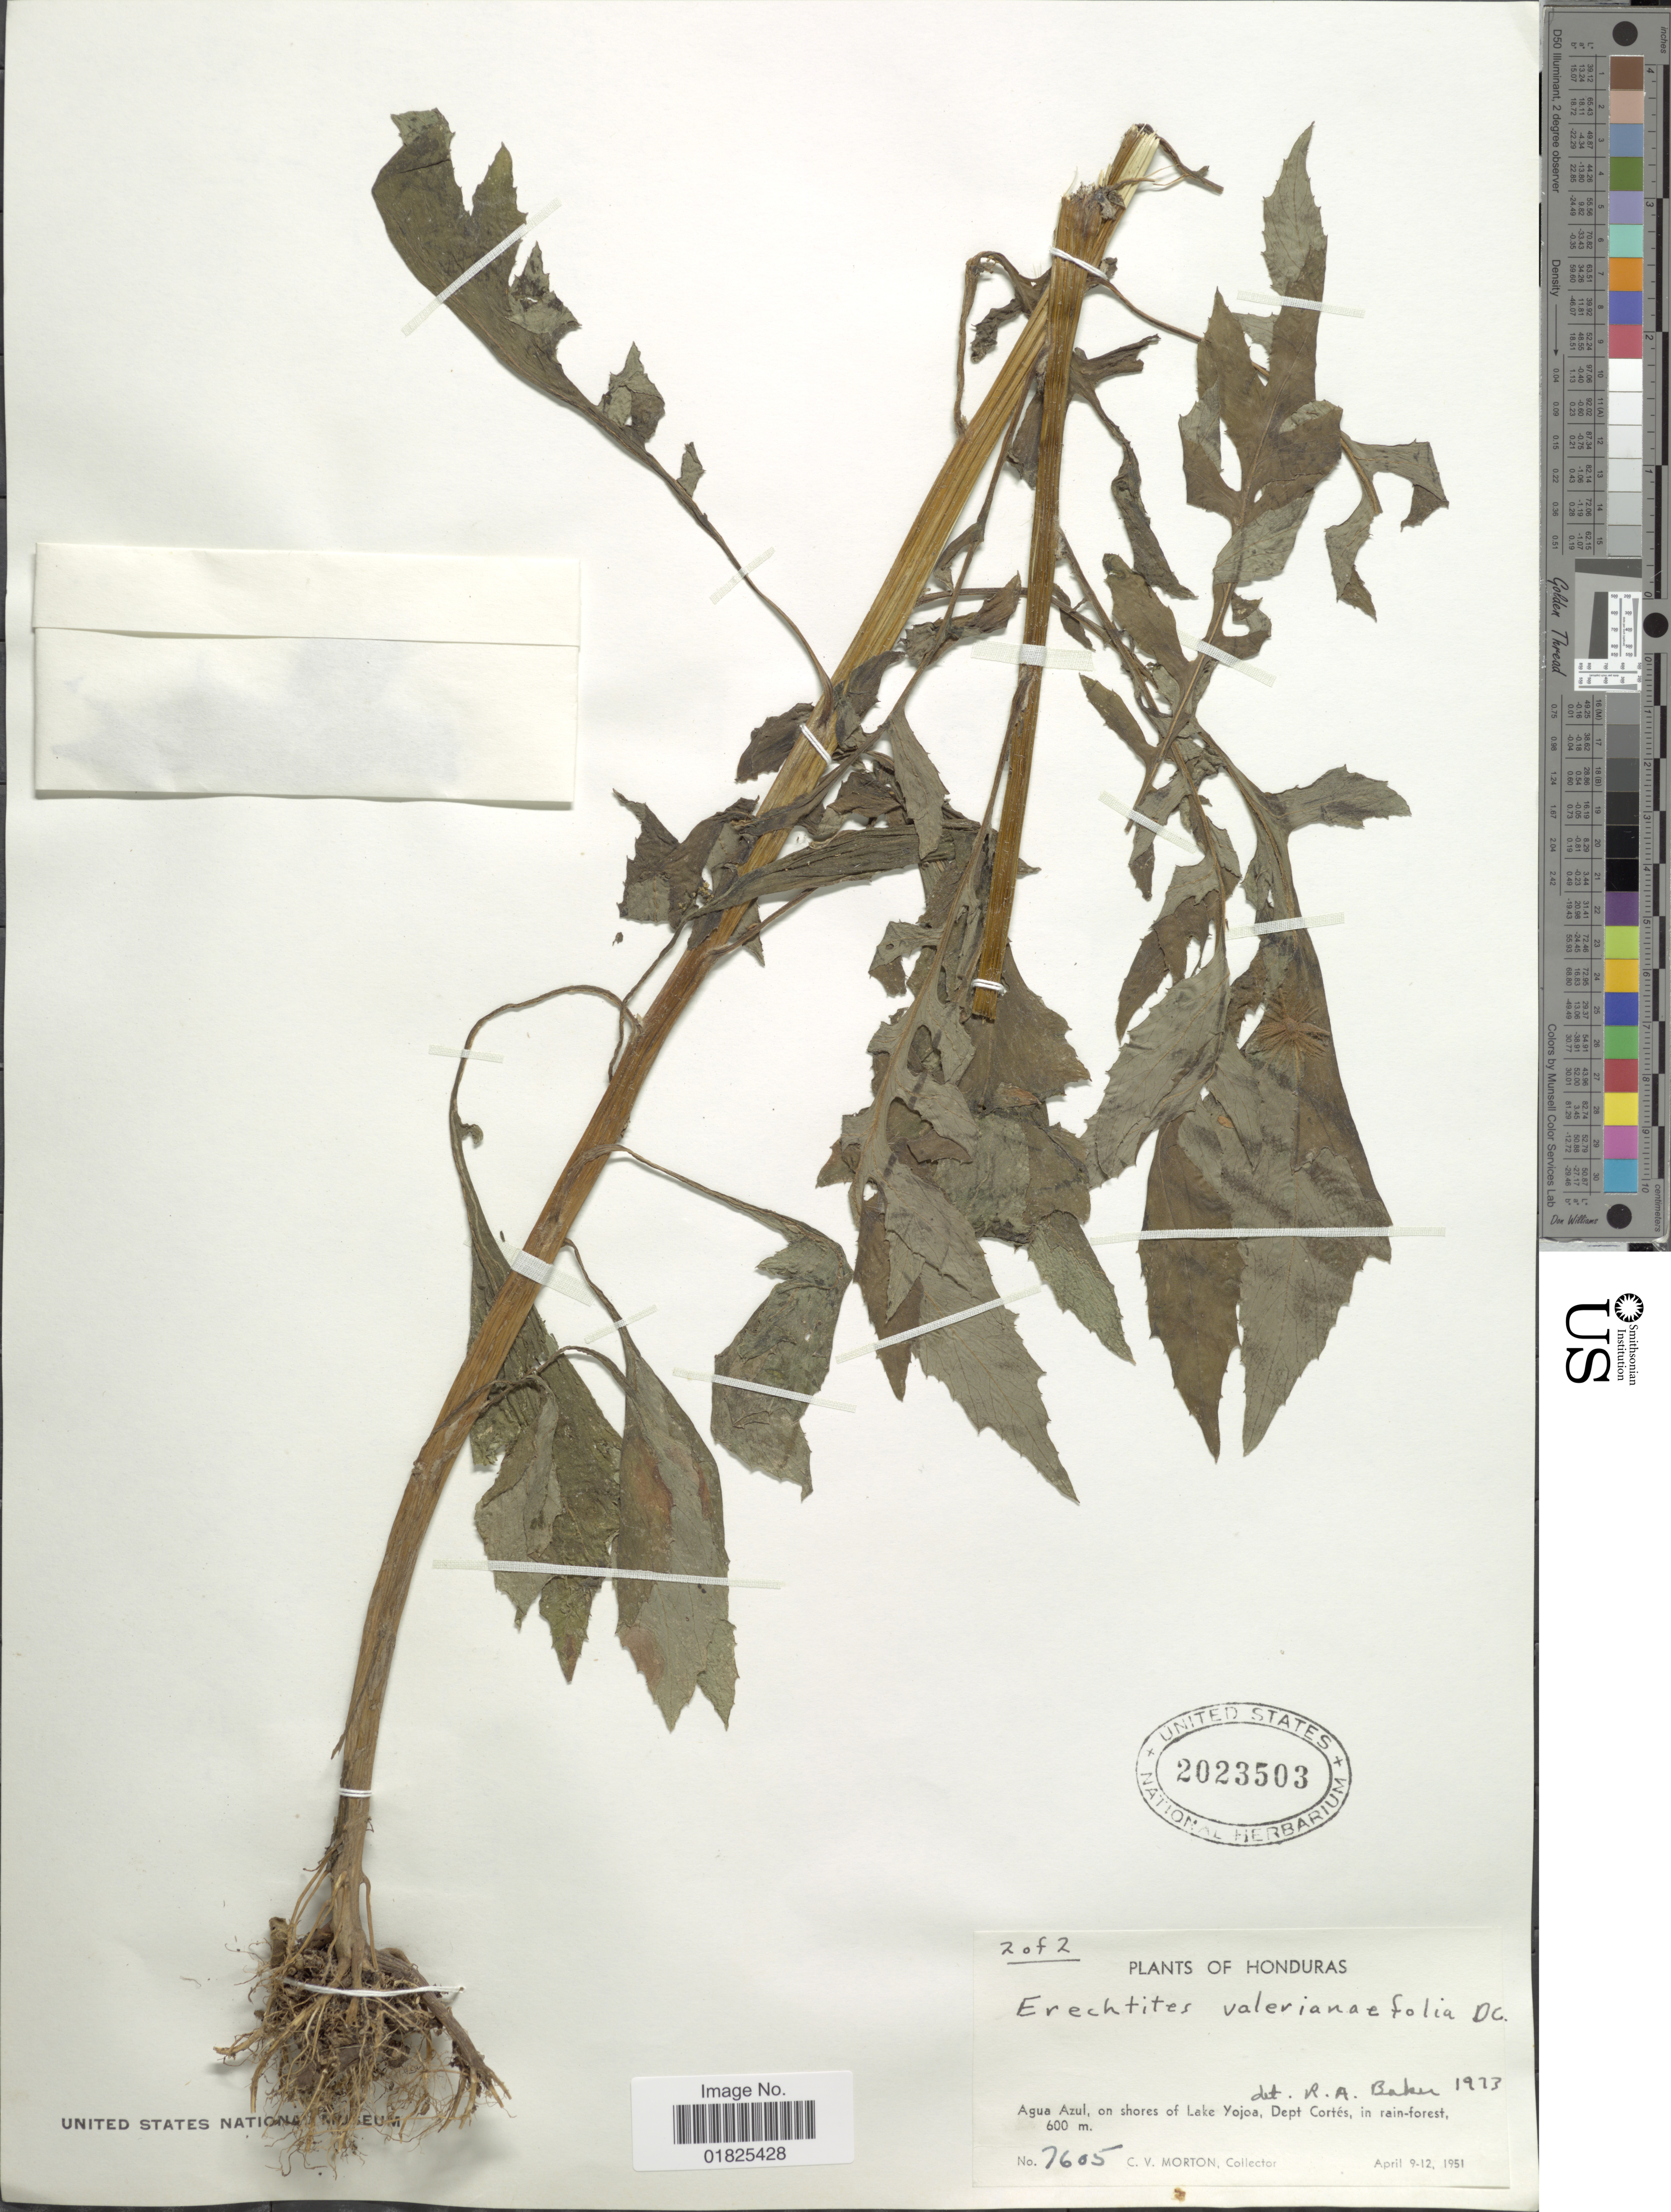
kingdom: Plantae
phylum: Tracheophyta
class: Magnoliopsida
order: Asterales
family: Asteraceae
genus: Erechtites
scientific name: Erechtites valerianifolius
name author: (Link ex Spreng.) DC.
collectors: C. V. Morton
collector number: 7605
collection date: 1951-04-09/1951-04-12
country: Honduras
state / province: Cortés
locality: Agua Azul, on shores of Lake Yojoa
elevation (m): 600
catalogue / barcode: US 2023503